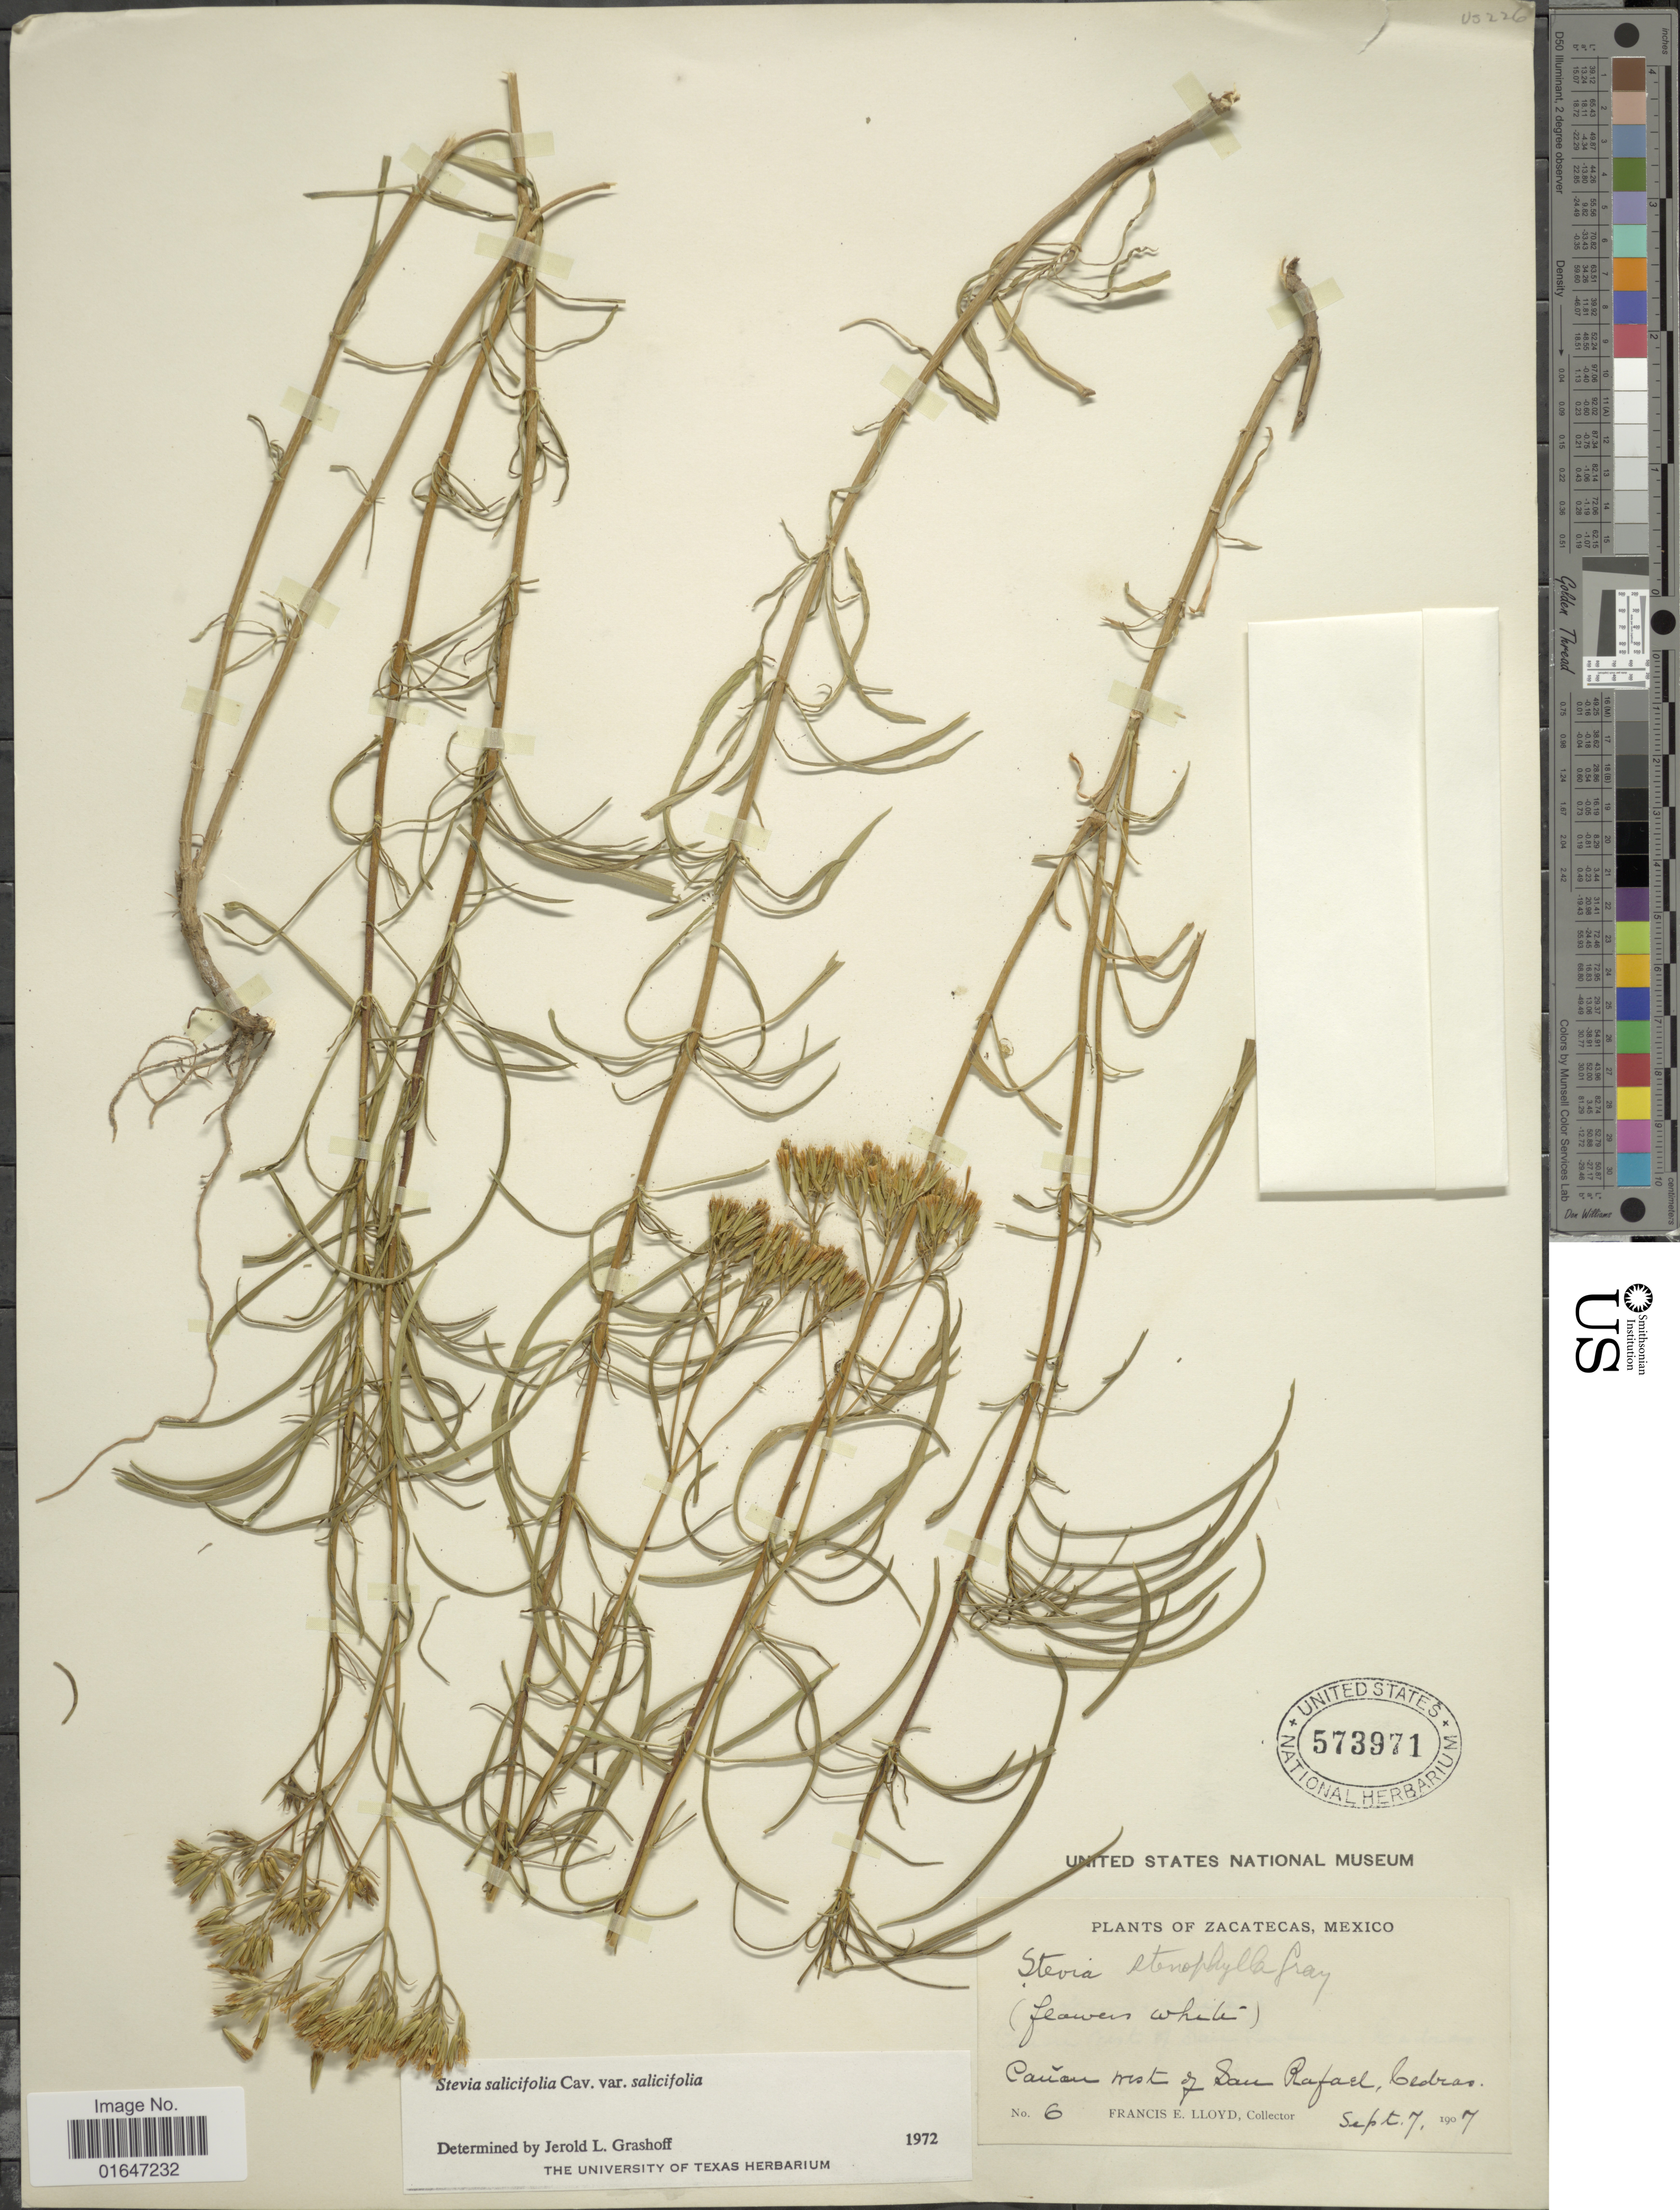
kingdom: Plantae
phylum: Tracheophyta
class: Magnoliopsida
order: Asterales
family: Asteraceae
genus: Stevia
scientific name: Stevia salicifolia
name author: Cav.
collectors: Lloyd, C. E.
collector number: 6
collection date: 1907-09-07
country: Mexico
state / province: Zacatecas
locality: Canon Mts of San Rafael, Cedros.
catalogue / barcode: US 573971